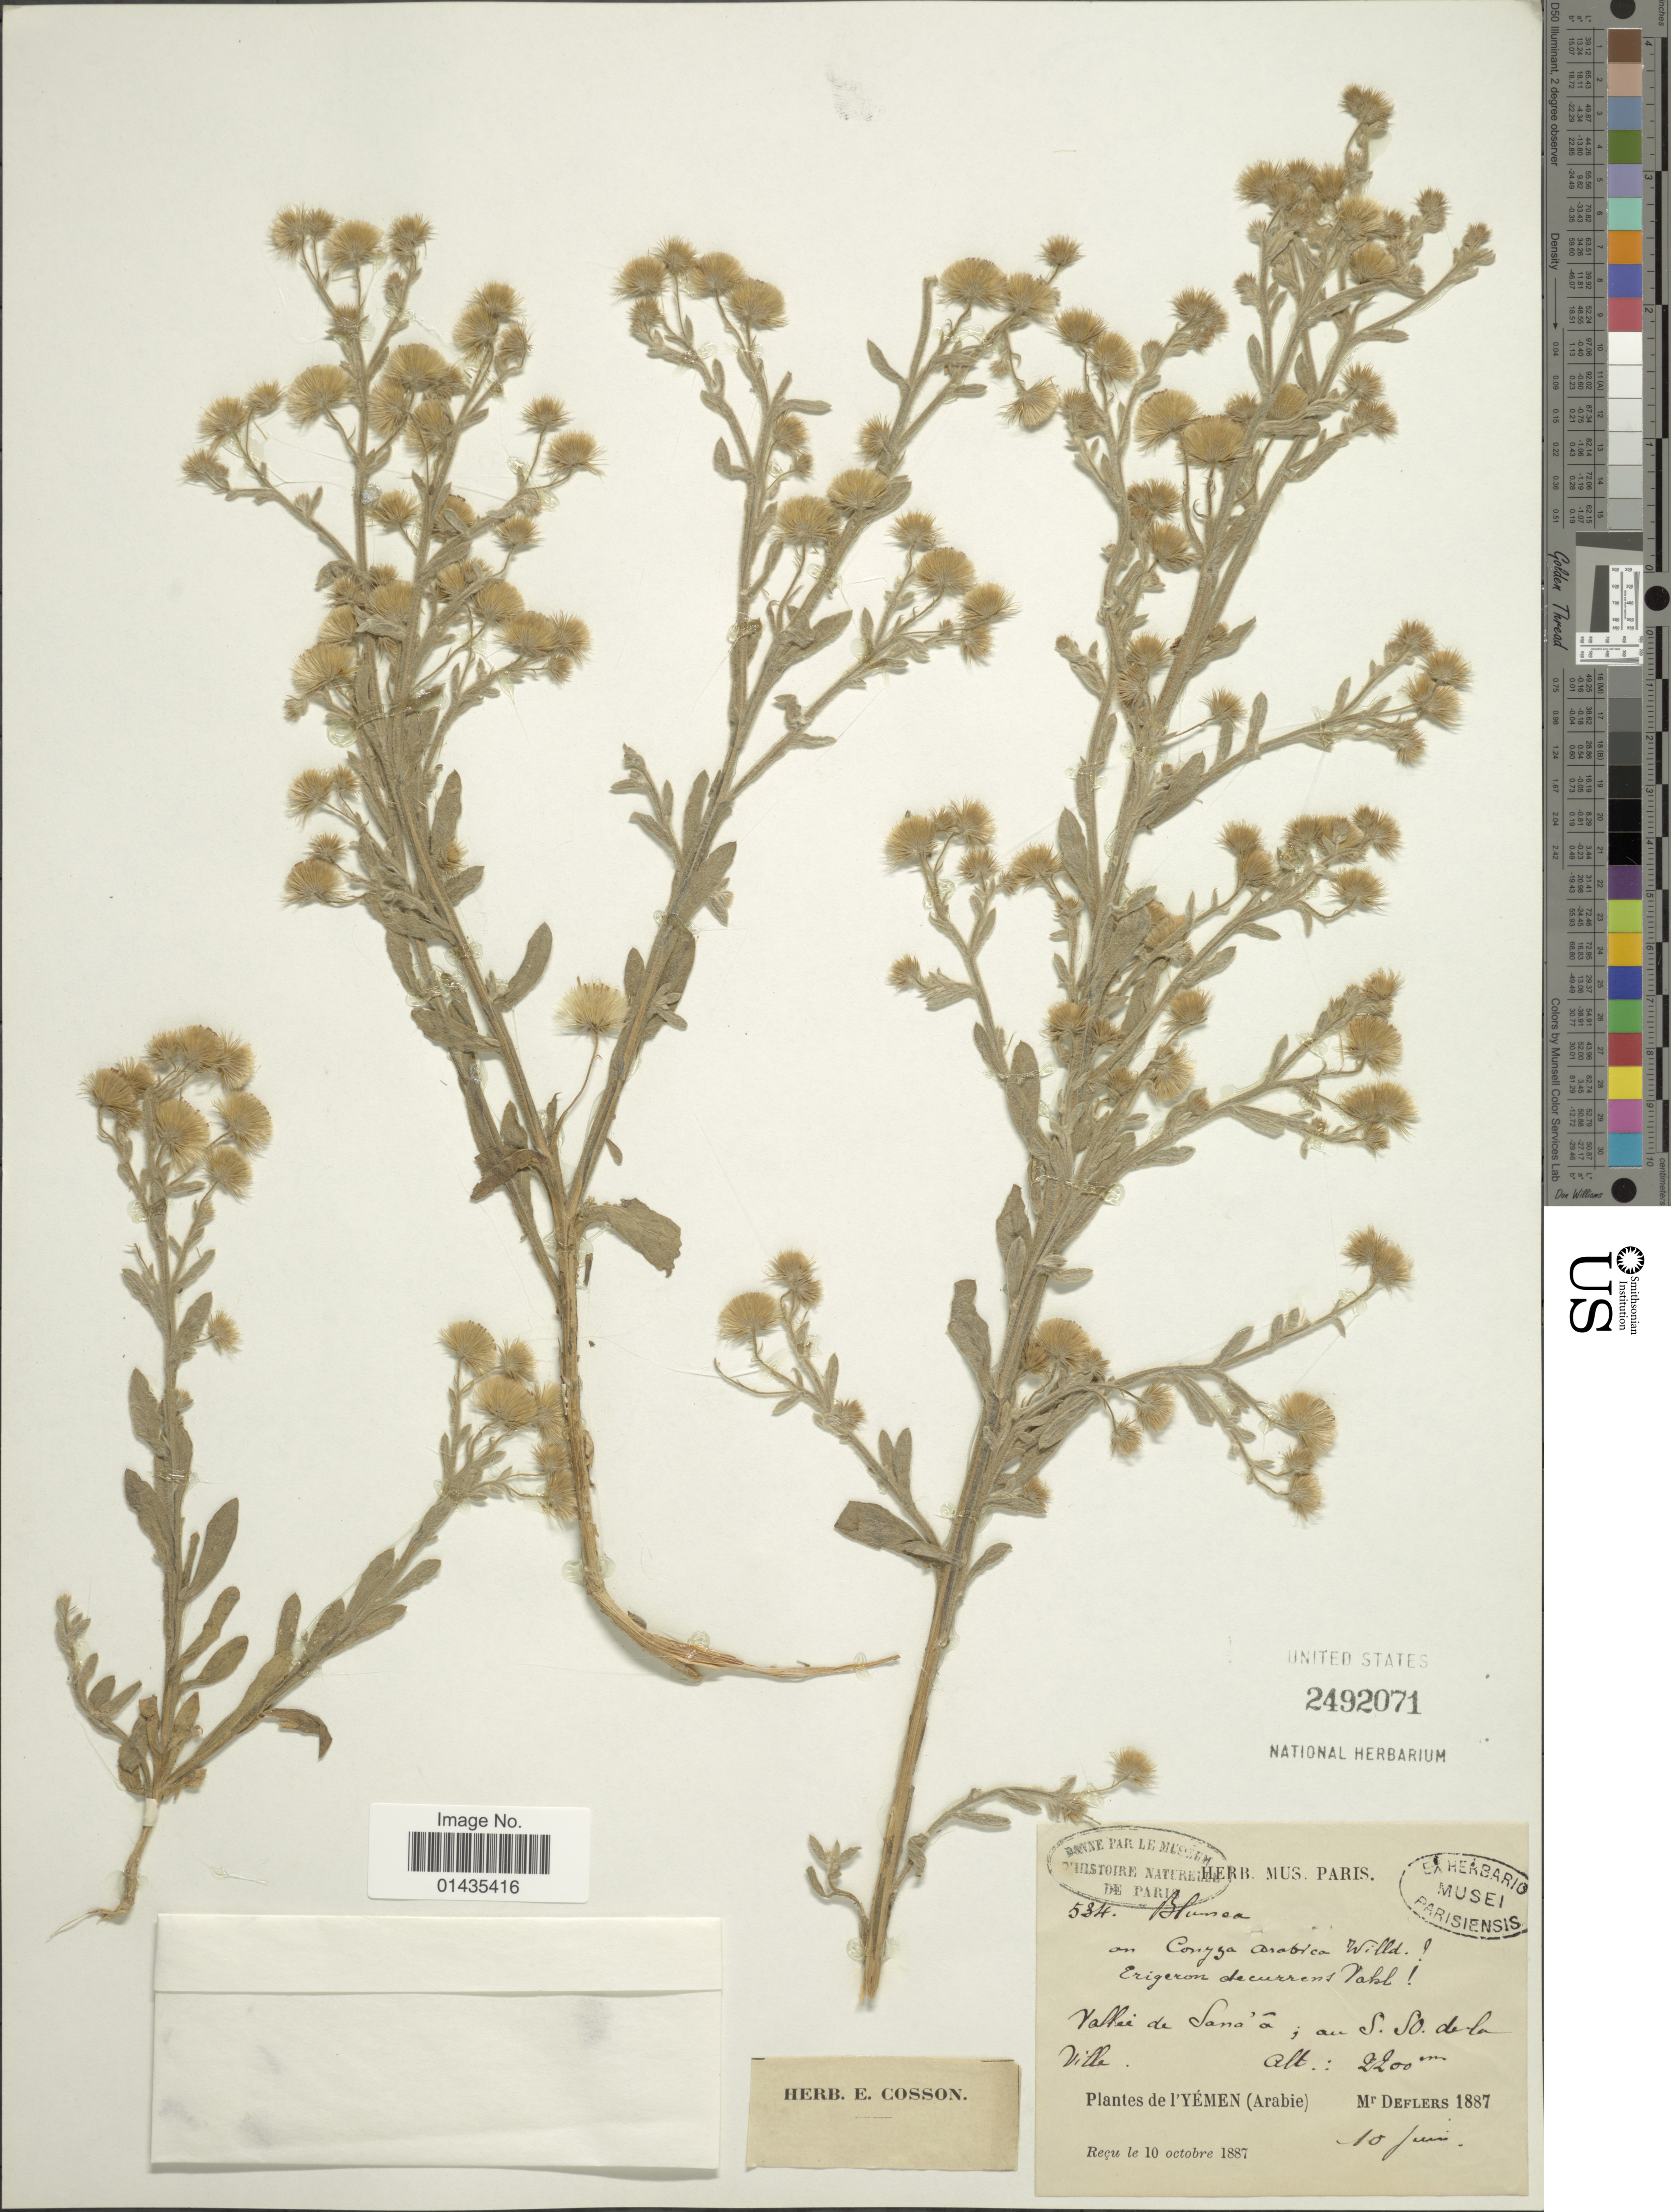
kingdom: Plantae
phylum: Tracheophyta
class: Magnoliopsida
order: Asterales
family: Asteraceae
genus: Blumea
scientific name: Blumea sp.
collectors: -. Deflers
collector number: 534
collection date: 1887-06-10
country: Saudi Arabia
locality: Vallei de Sana'a, au S. SO. de la Ville, l'Yemen (Arabie)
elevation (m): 2200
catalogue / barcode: US 2492071